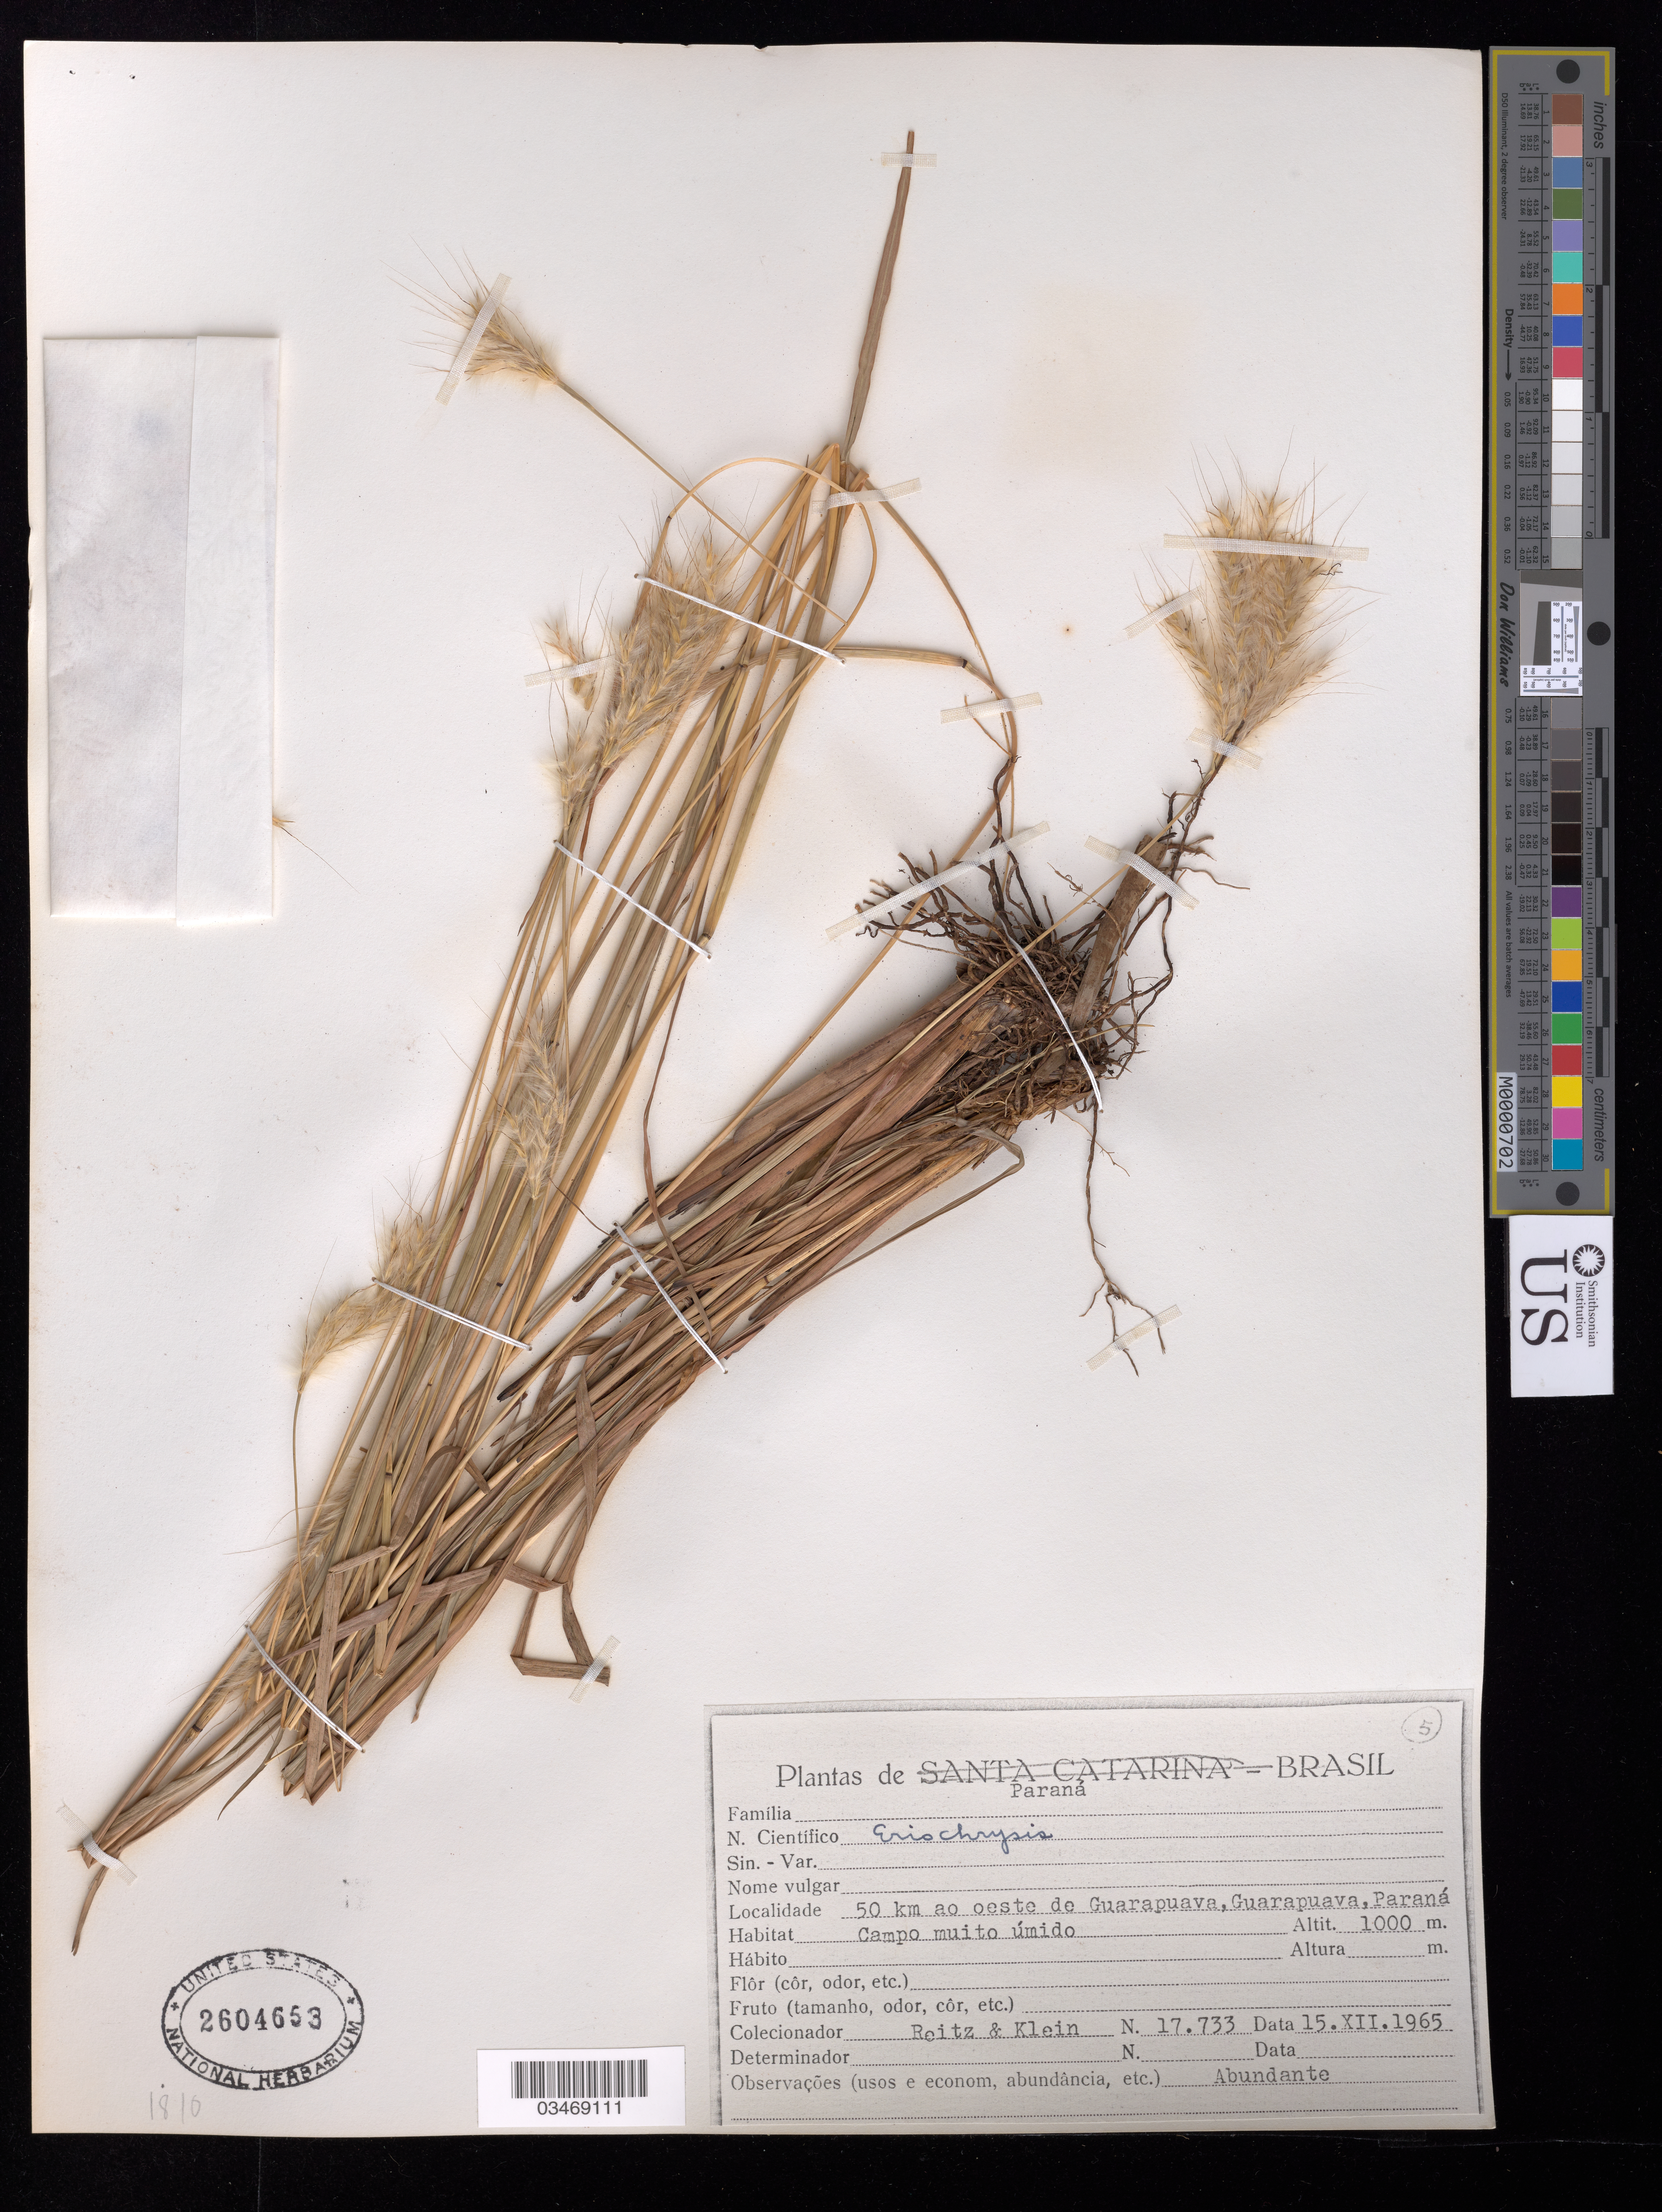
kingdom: Plantae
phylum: Tracheophyta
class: Liliopsida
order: Poales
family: Poaceae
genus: Andropogon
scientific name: Andropogon macrothrix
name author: Trin.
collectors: Reitz & Klein, --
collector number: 17733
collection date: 1965-12-15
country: Brazil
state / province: Paraná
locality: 50 km ao oeste de Guarapuava, Guarapuava, Parana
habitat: Campo muito umido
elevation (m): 1000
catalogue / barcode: US 2604653